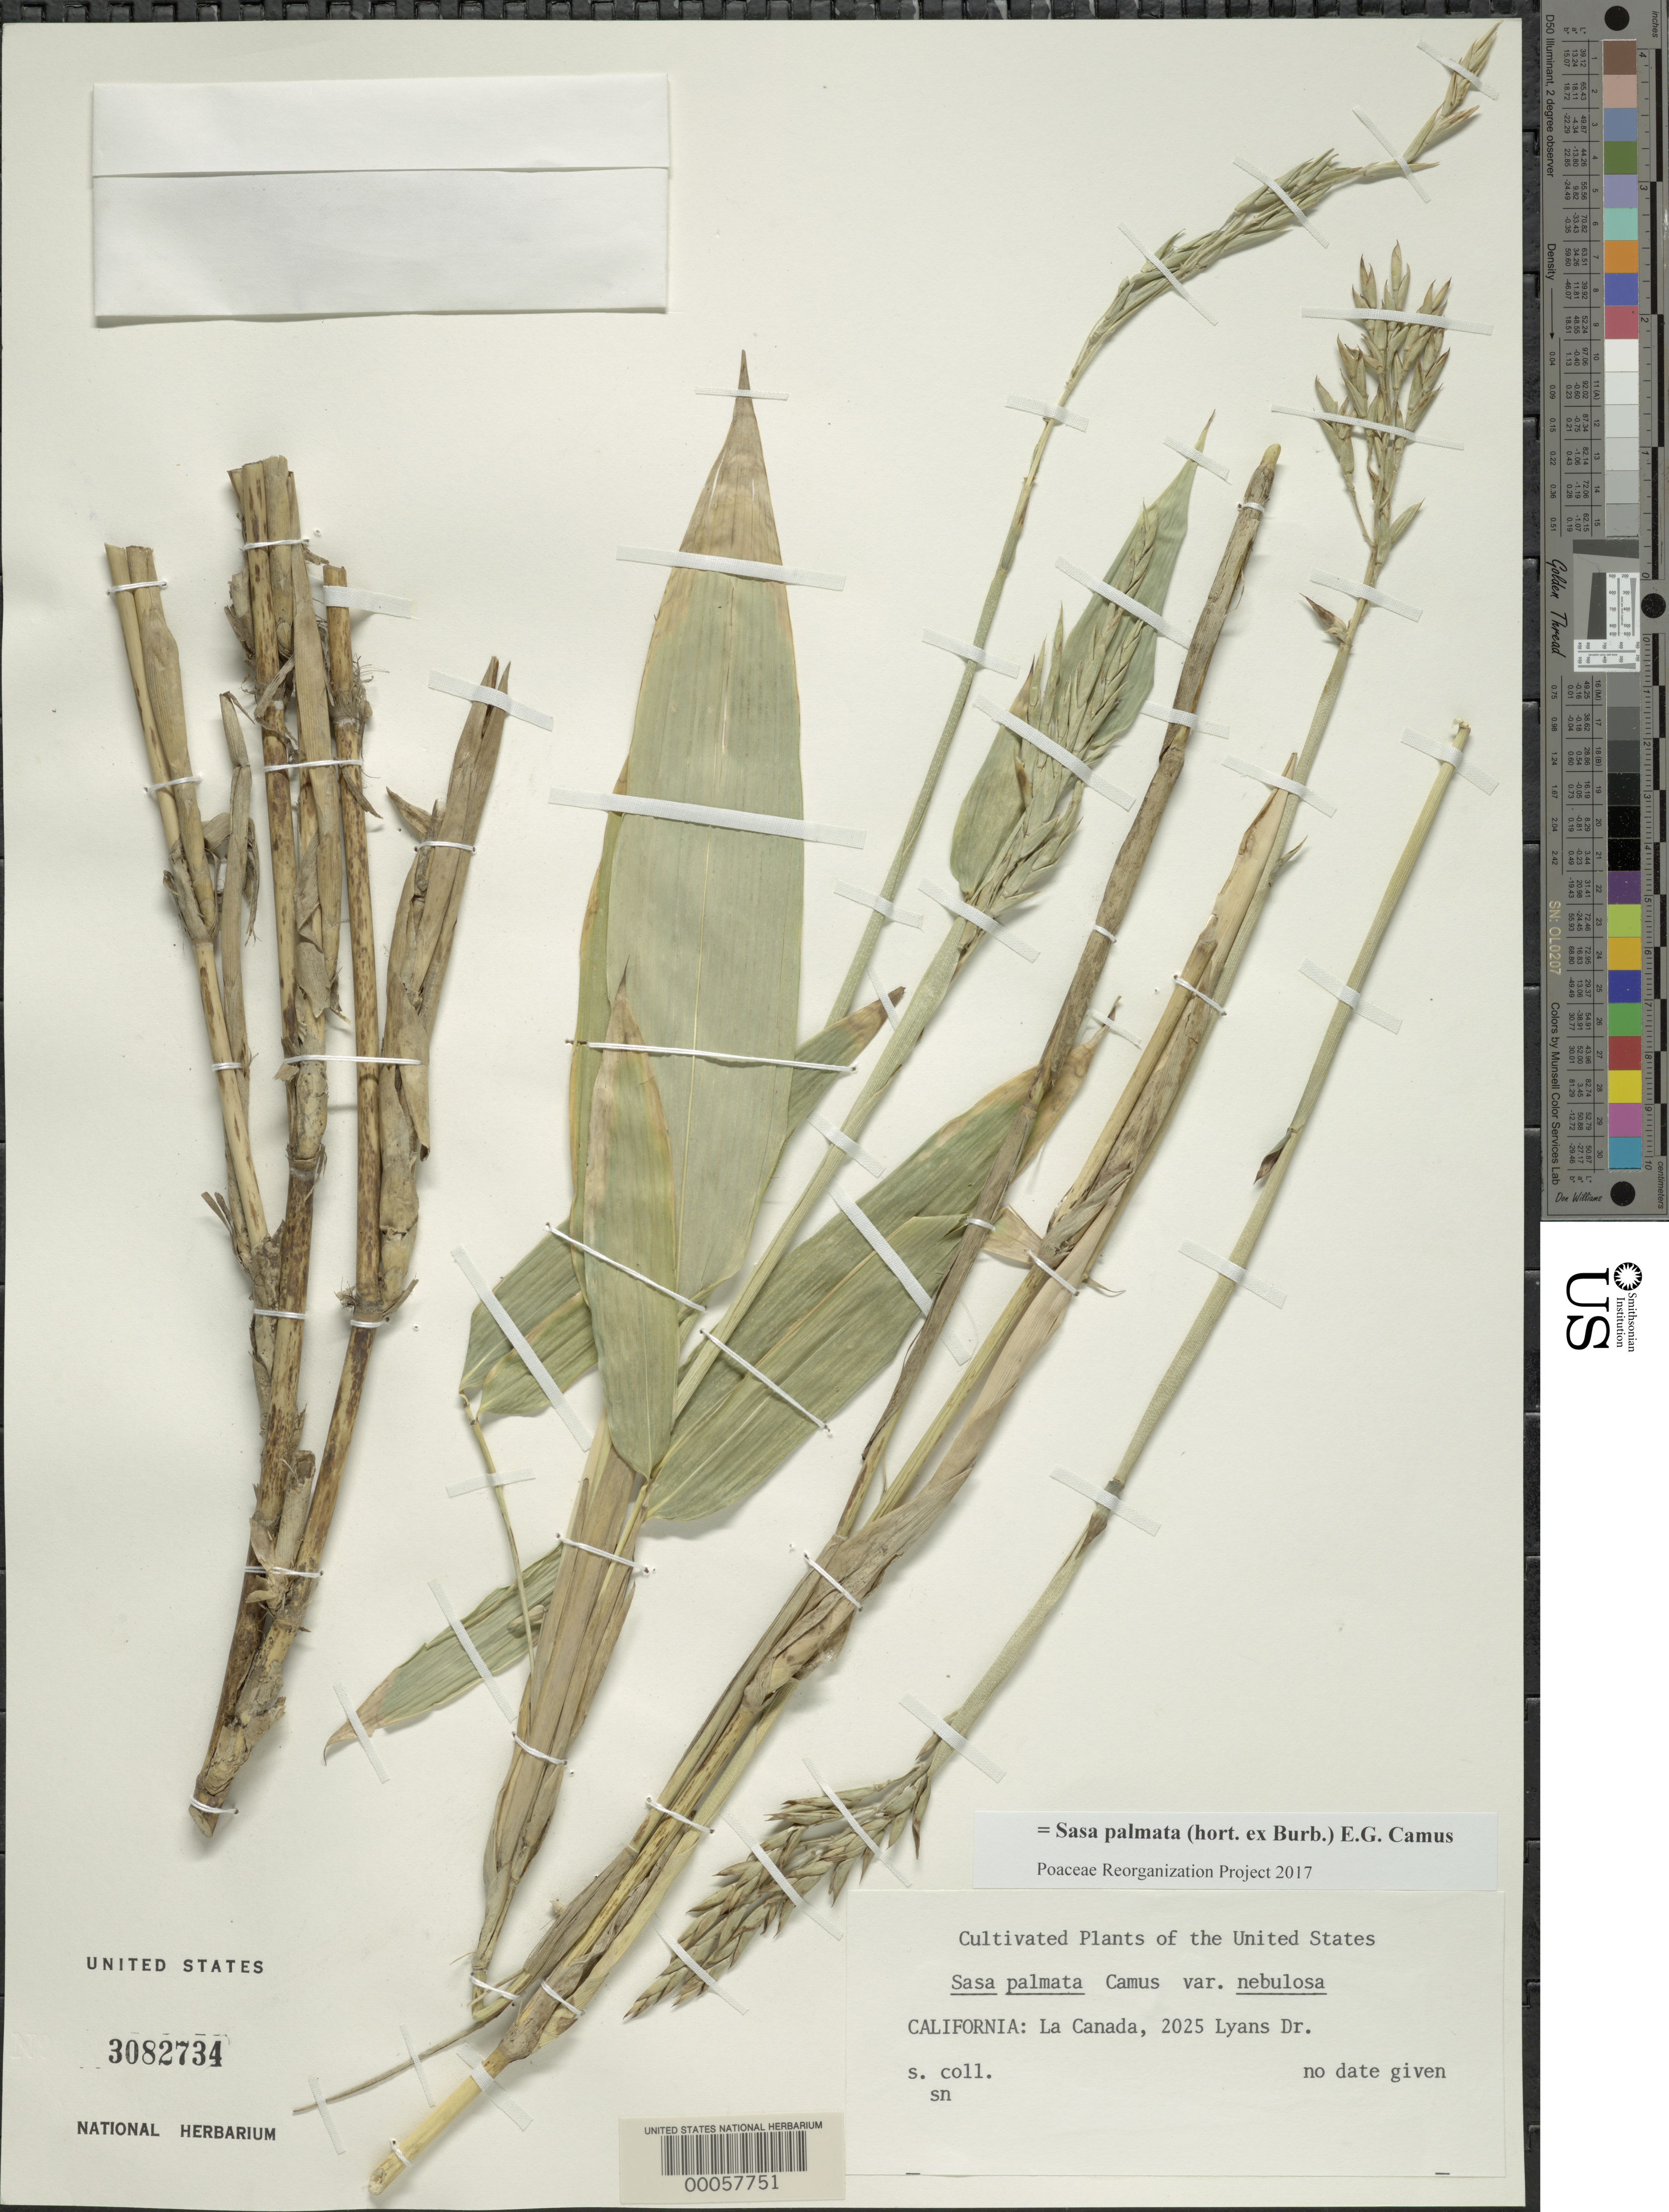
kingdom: Plantae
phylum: Tracheophyta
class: Liliopsida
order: Poales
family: Poaceae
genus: Sasa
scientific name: Sasa palmata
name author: (hort. ex Burb.) E.G. Camus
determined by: Poaceae Reorganization Project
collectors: J. N. Rose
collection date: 1969-09-27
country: United States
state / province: Florida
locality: Coconut Grove, former home of David Fairchild, the Kampong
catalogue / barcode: US 3082734